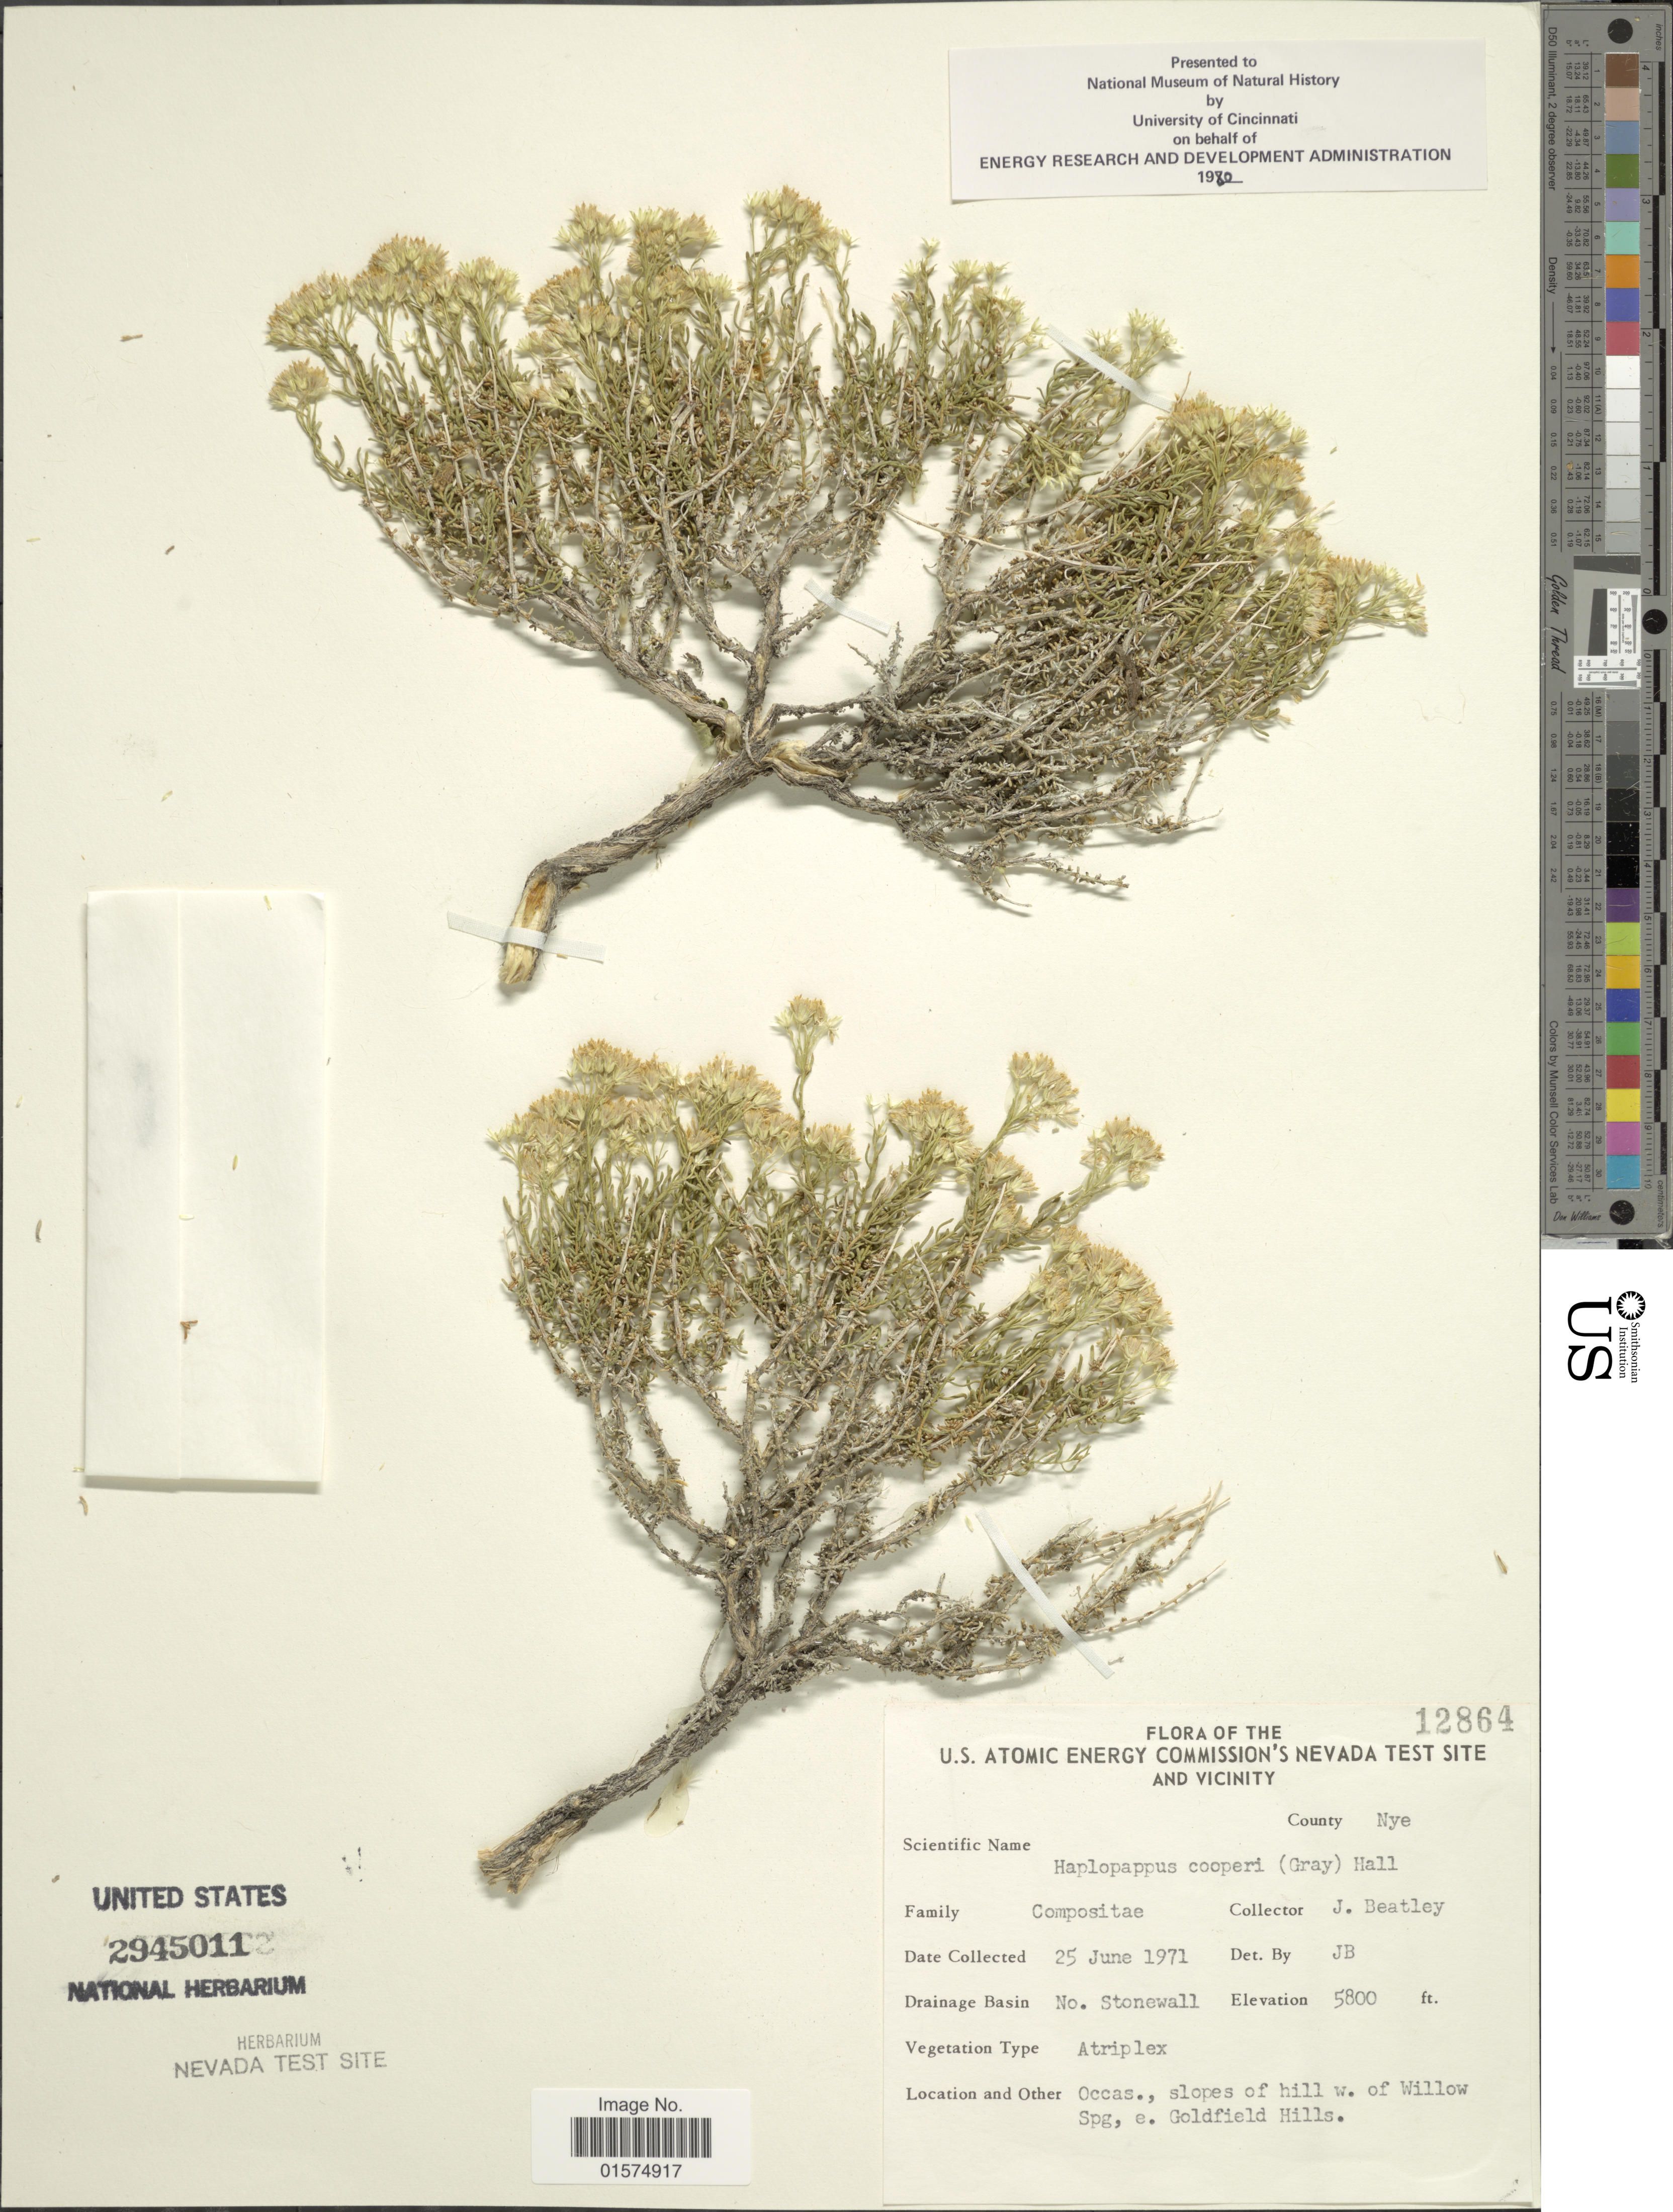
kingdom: Plantae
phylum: Tracheophyta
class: Magnoliopsida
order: Asterales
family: Asteraceae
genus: Ericameria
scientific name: Ericameria cooperi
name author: (A. Gray) Hall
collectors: J. C. Beatley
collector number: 12864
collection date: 1971-06-25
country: United States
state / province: Nevada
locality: U.S. Atomic Energy Commission's Nevada Test Site and vicinity. County Nye. Drainage Basin No. Stonewall. slopes of hill w. of Willow Spg, e. Goldfield Hills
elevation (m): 1768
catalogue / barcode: US 2945011